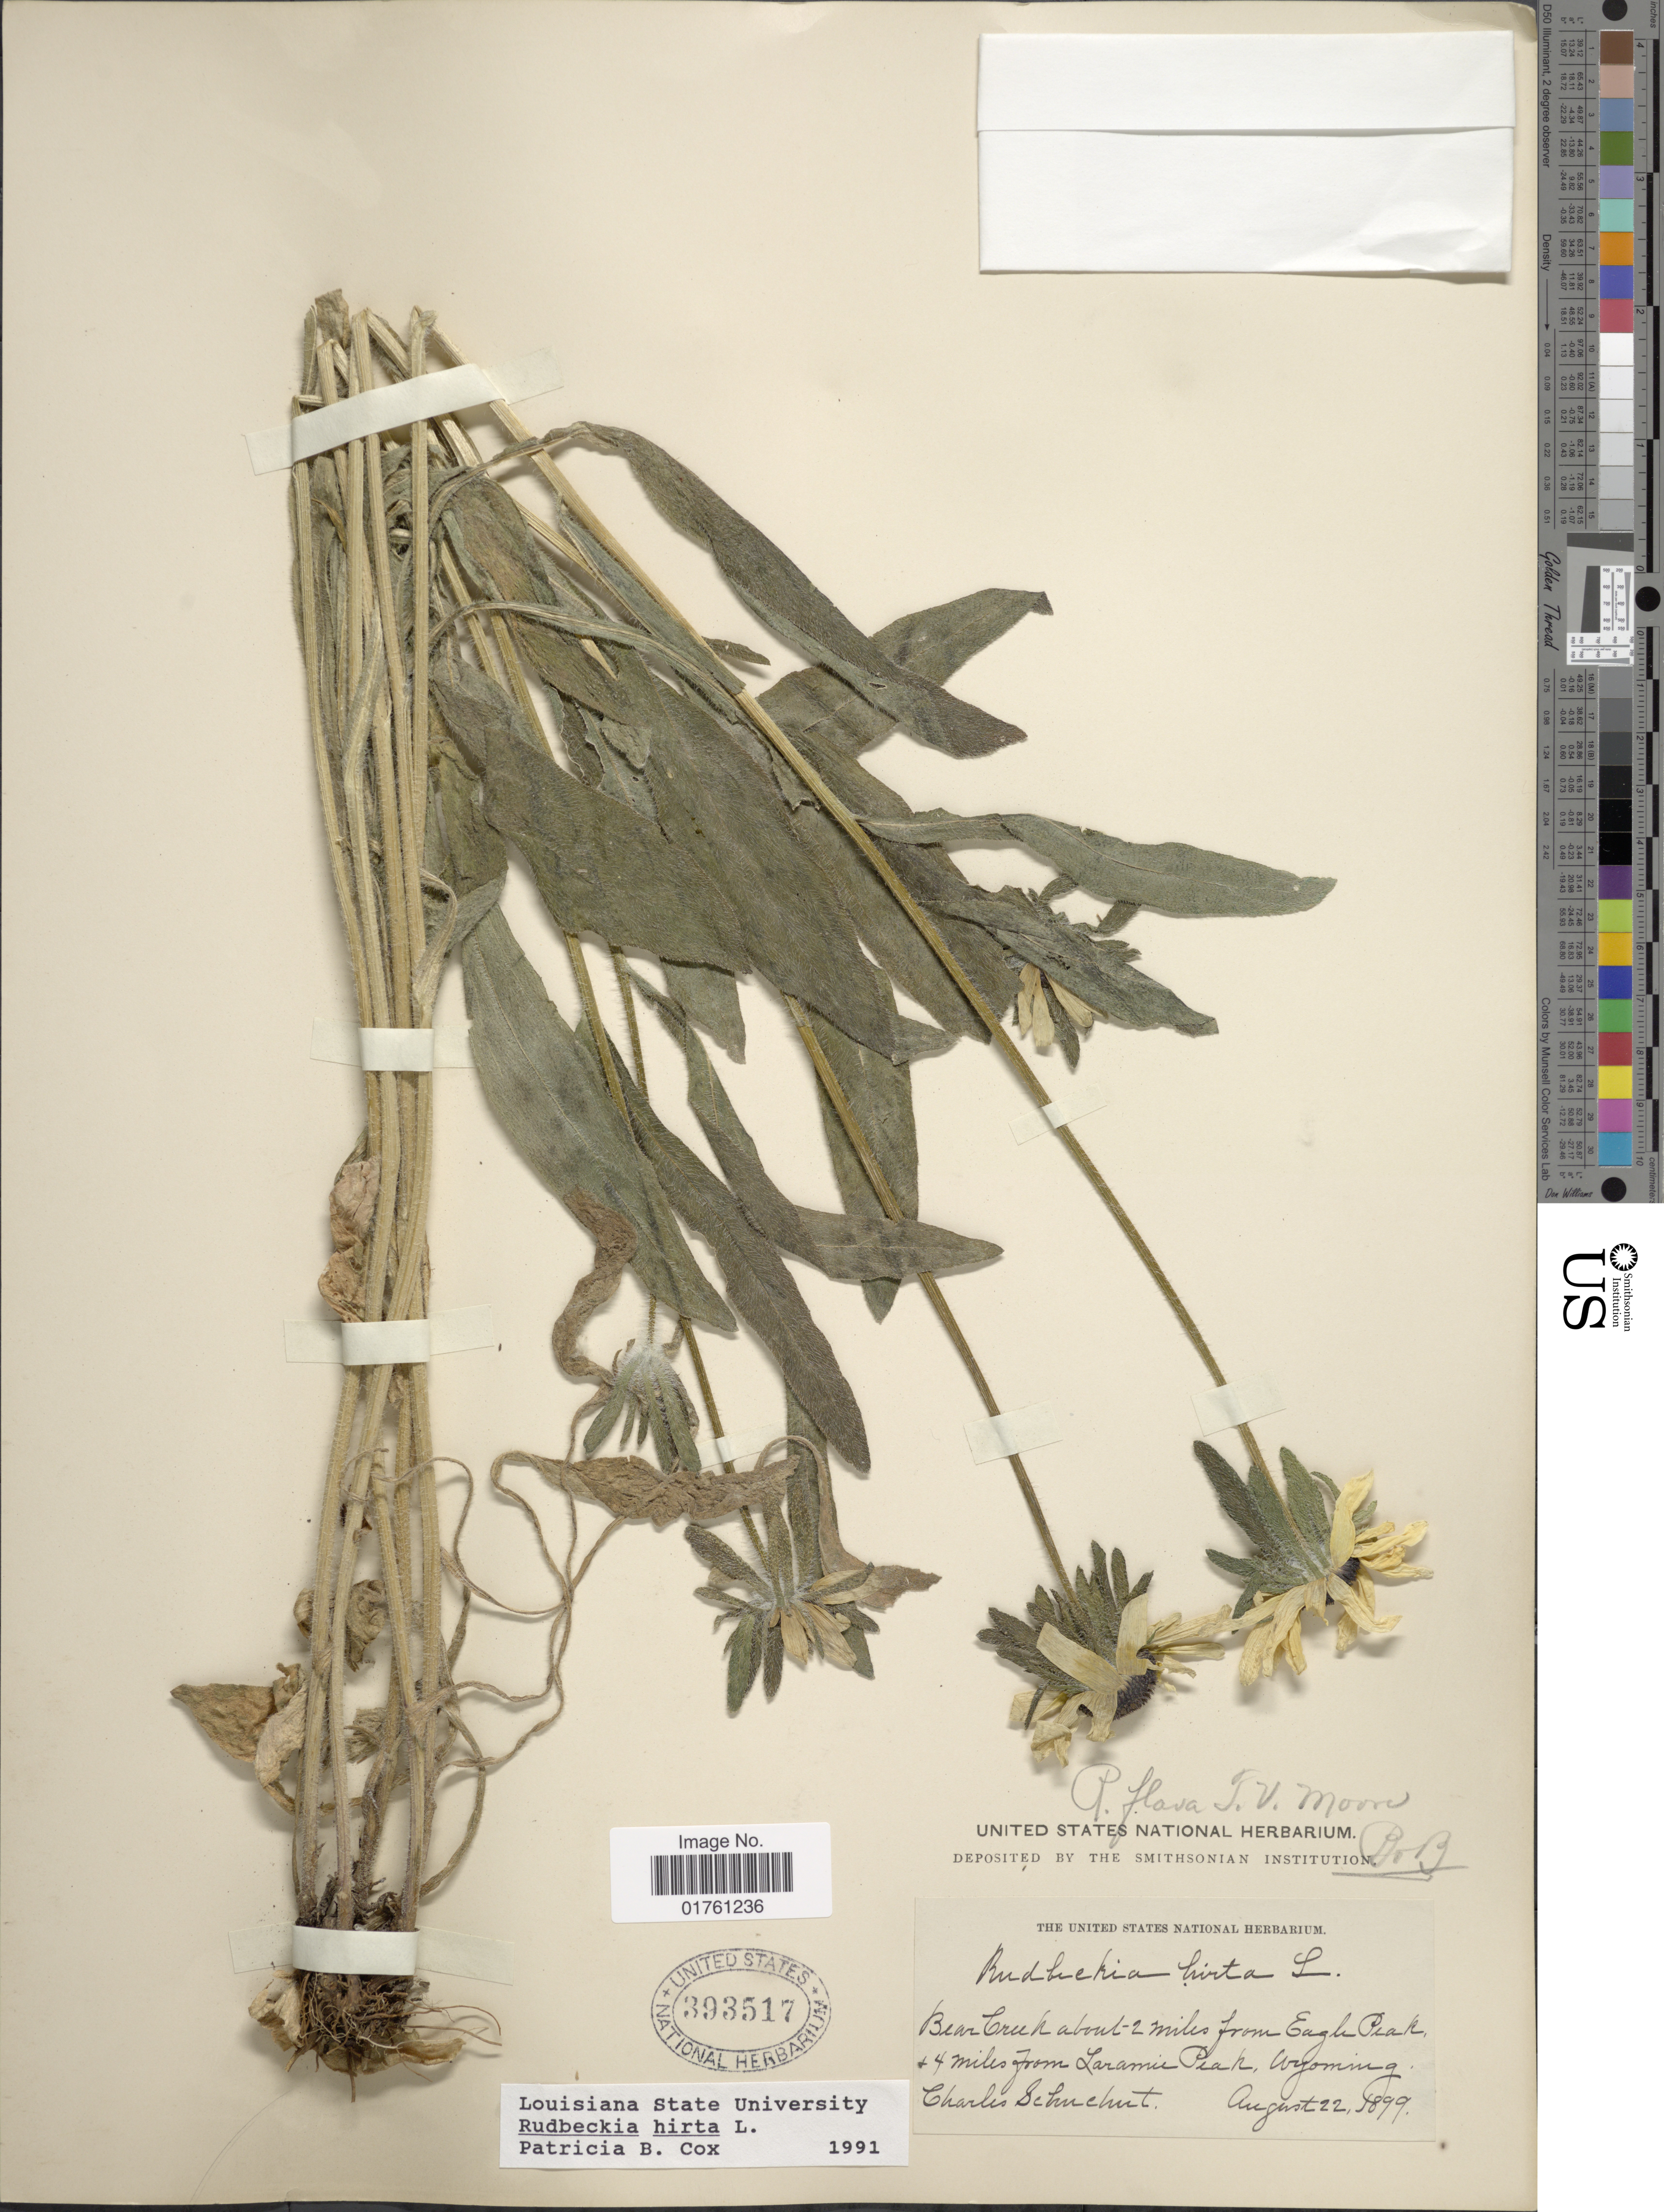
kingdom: Plantae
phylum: Tracheophyta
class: Magnoliopsida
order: Asterales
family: Asteraceae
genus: Rudbeckia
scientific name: Rudbeckia hirta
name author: L.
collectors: C. Schuchert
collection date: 1899-08-22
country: United States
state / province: Wyoming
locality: Bear Creek about 2 miles from Eagle Peak, + 4 miles from Laramie Peak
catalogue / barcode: US 393517